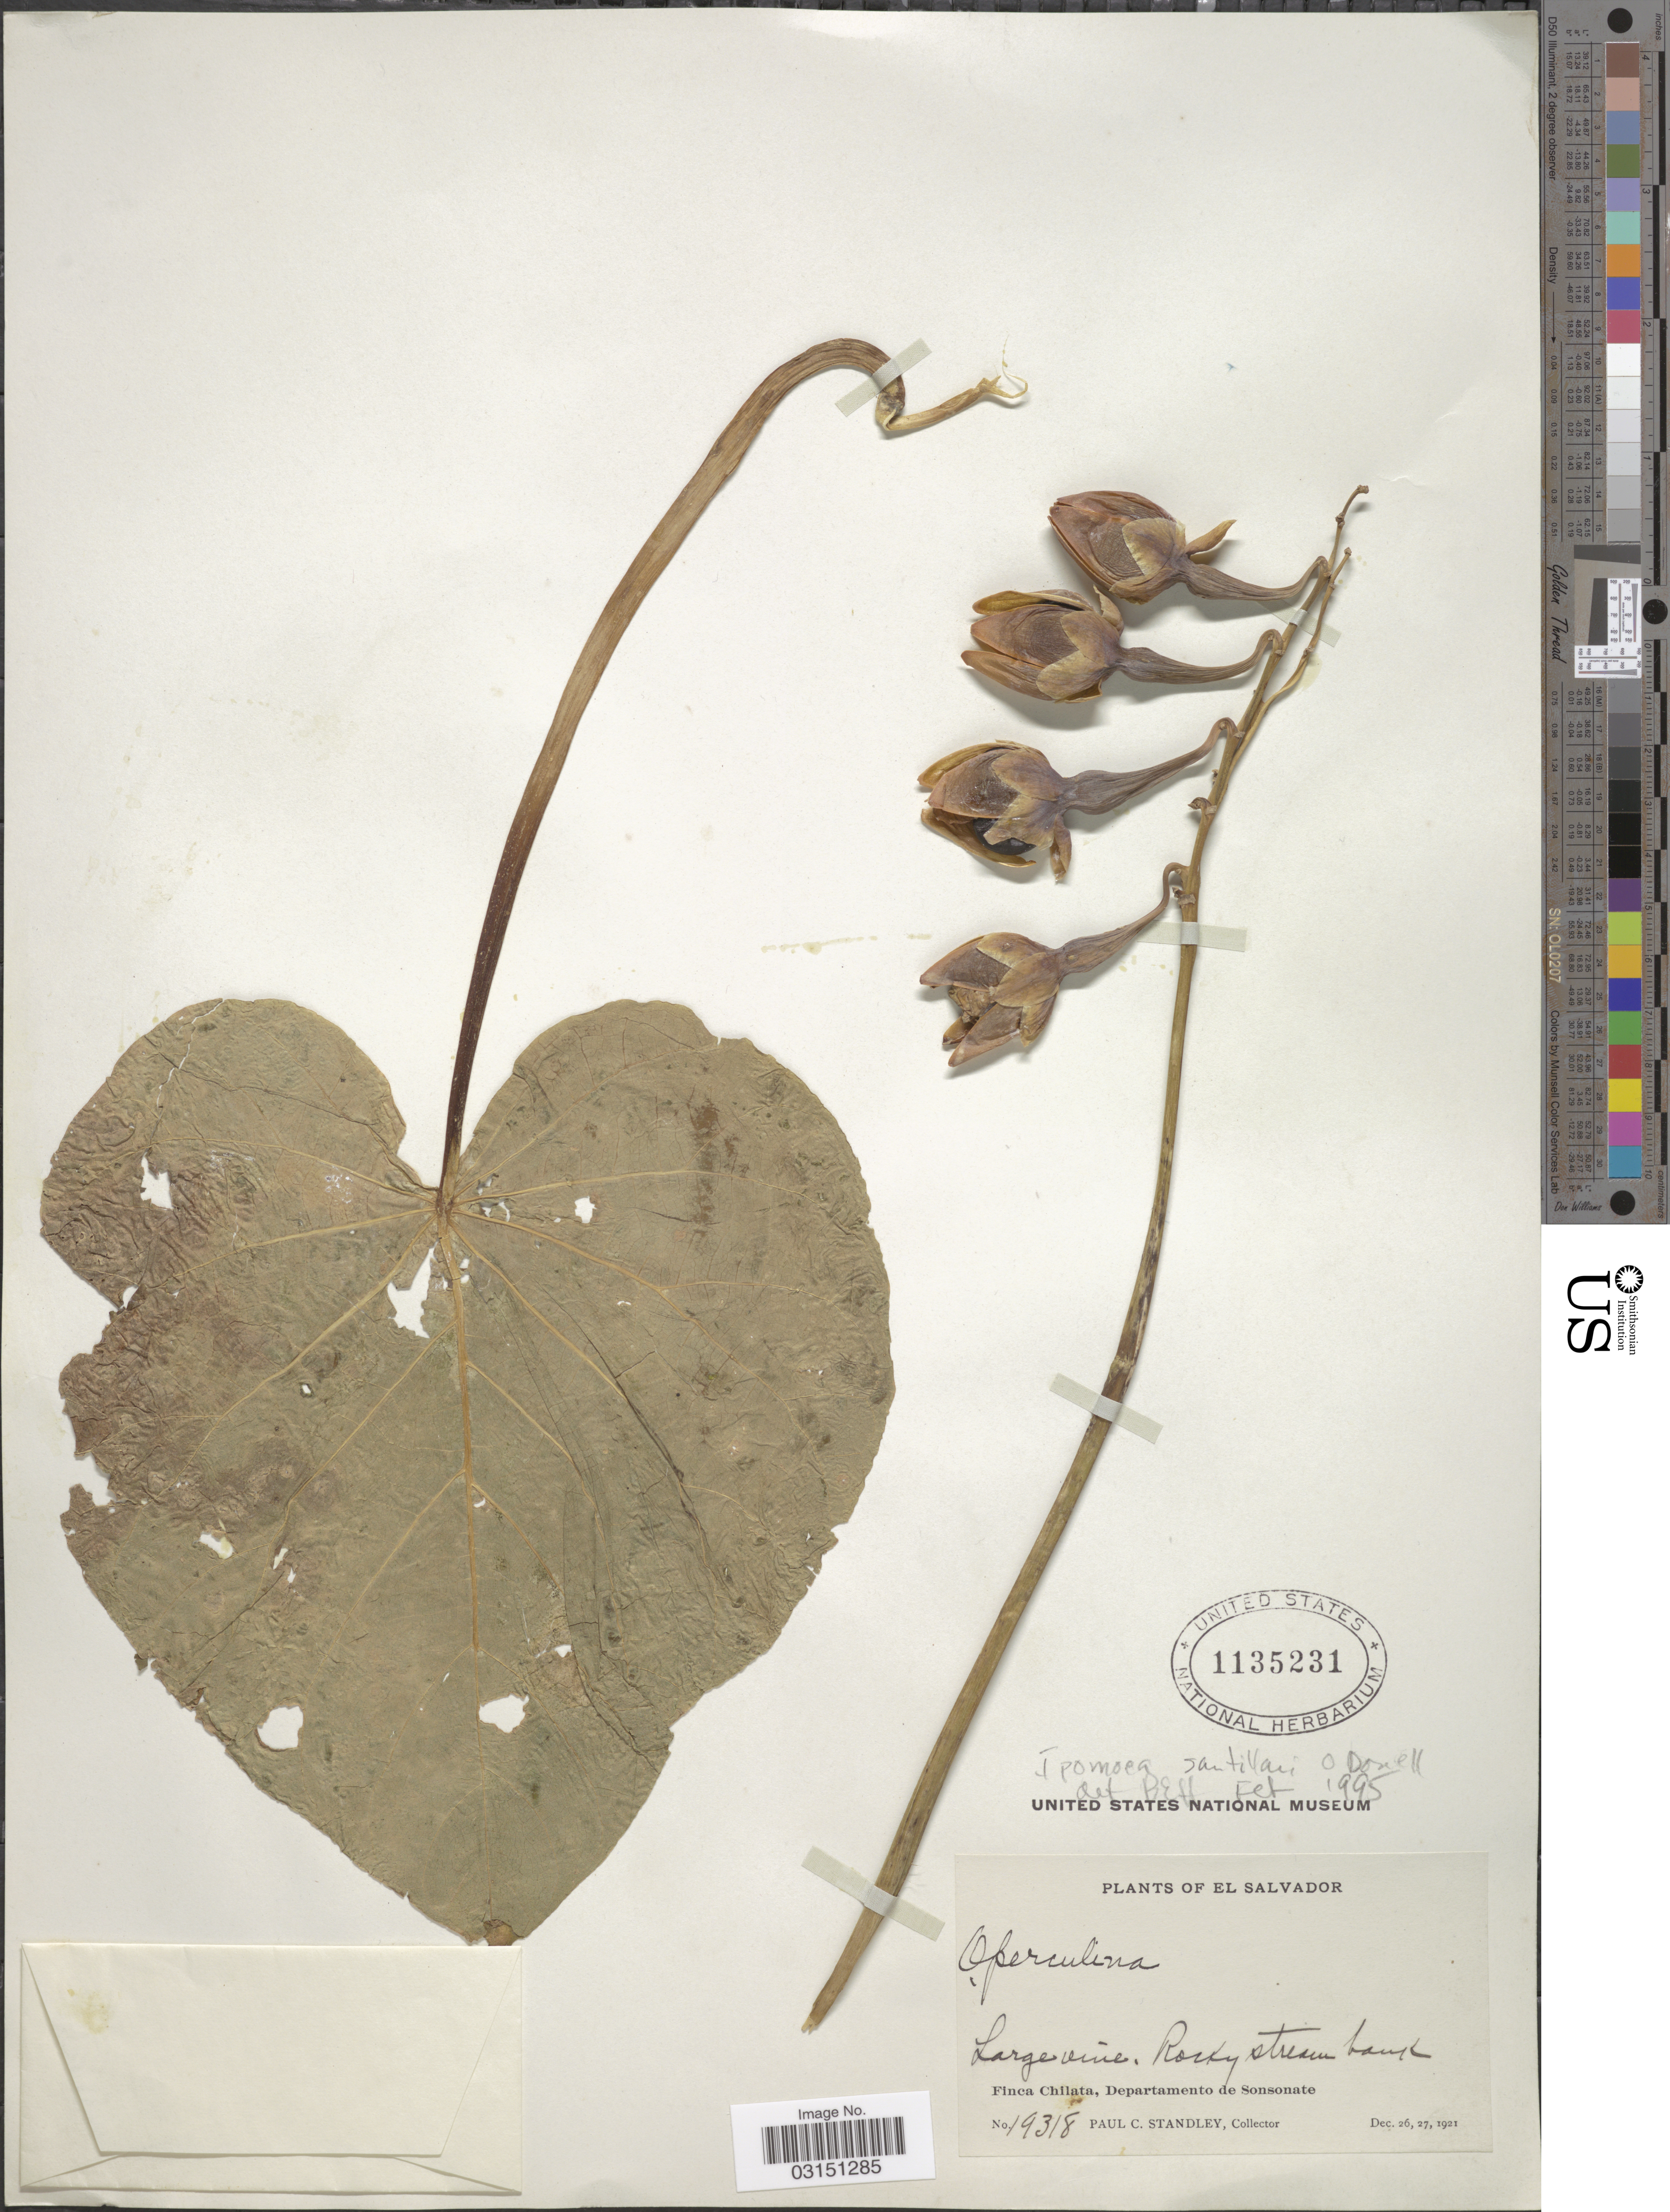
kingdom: Plantae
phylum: Tracheophyta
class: Magnoliopsida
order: Solanales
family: Convolvulaceae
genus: Ipomoea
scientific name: Ipomoea santillanii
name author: O'Donell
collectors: P. C. Standley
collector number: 19318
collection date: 1921-12-26/1921-12-27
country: El Salvador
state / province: Sonsonate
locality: Finca Chilata, Departamento de Sonsonate.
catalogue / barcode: US 1135231